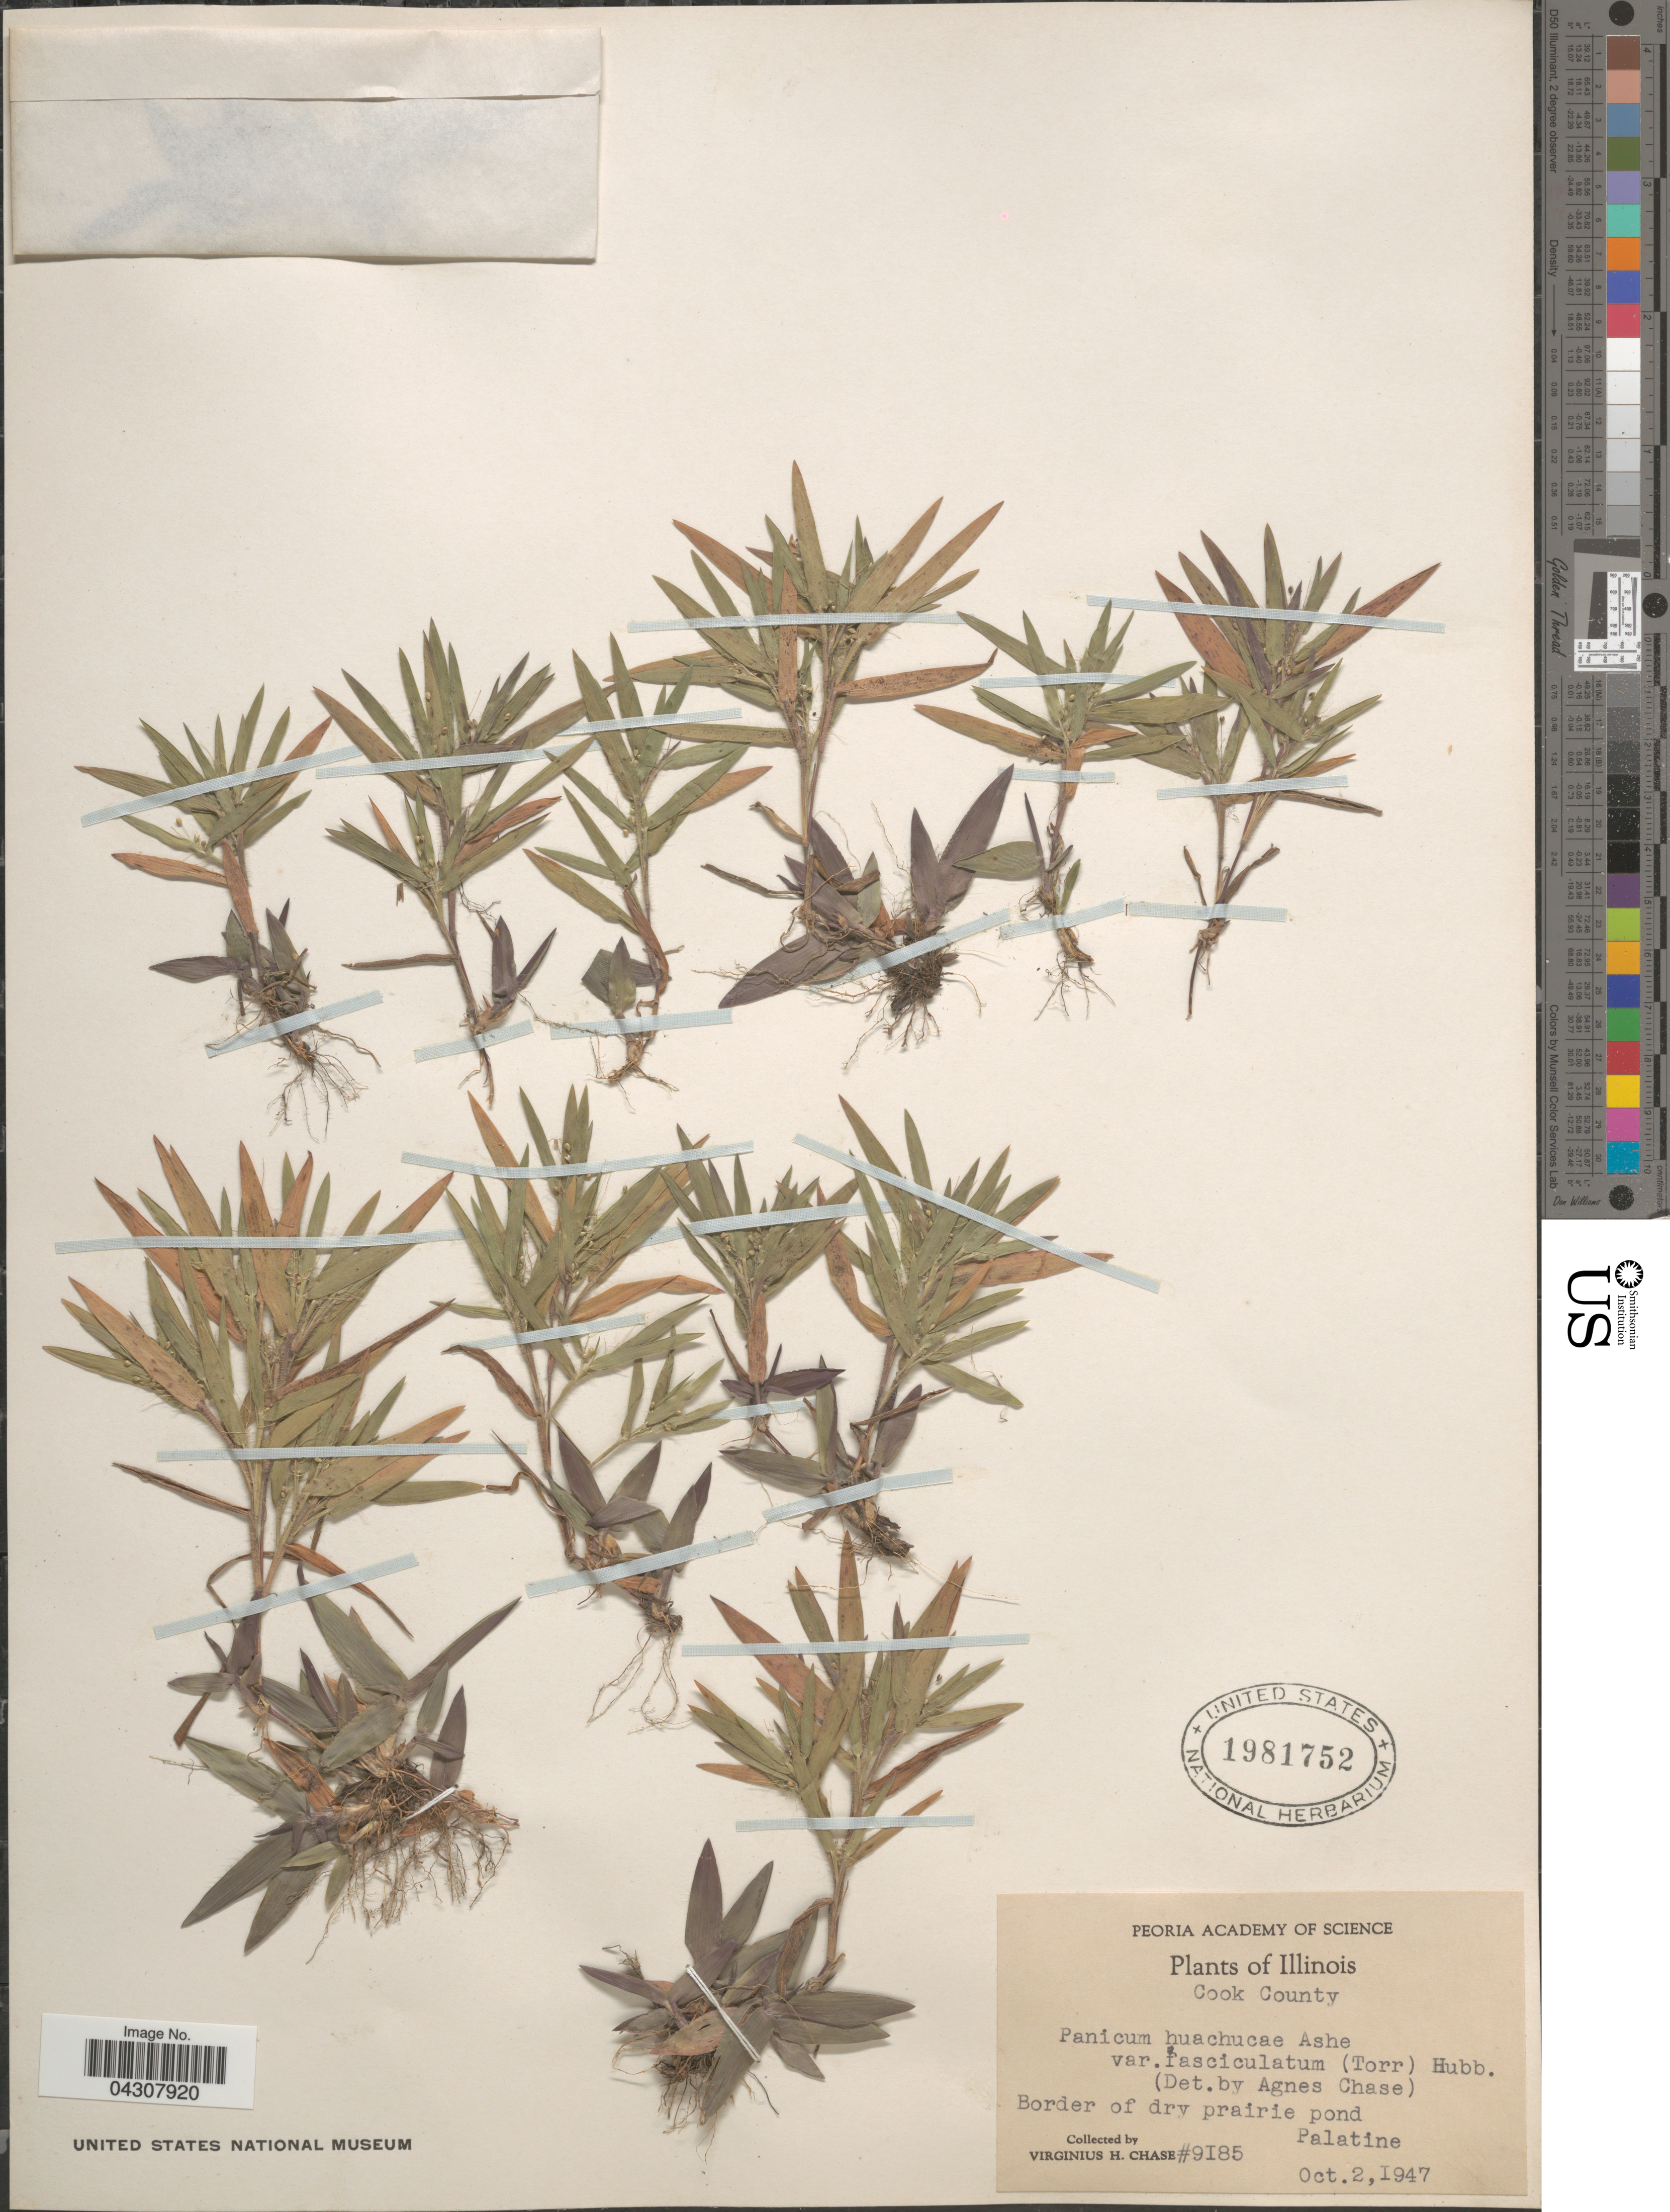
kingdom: Plantae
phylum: Tracheophyta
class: Liliopsida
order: Poales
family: Poaceae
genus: Dichanthelium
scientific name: Dichanthelium acuminatum var. acuminatum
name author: (Sw.) Gould & C.A. Clark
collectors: V. H. Chase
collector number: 9185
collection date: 1947-10-02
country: United States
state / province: Illinois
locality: Cook County. Border of dry prairie pond, Palatine.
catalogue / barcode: US 1981752